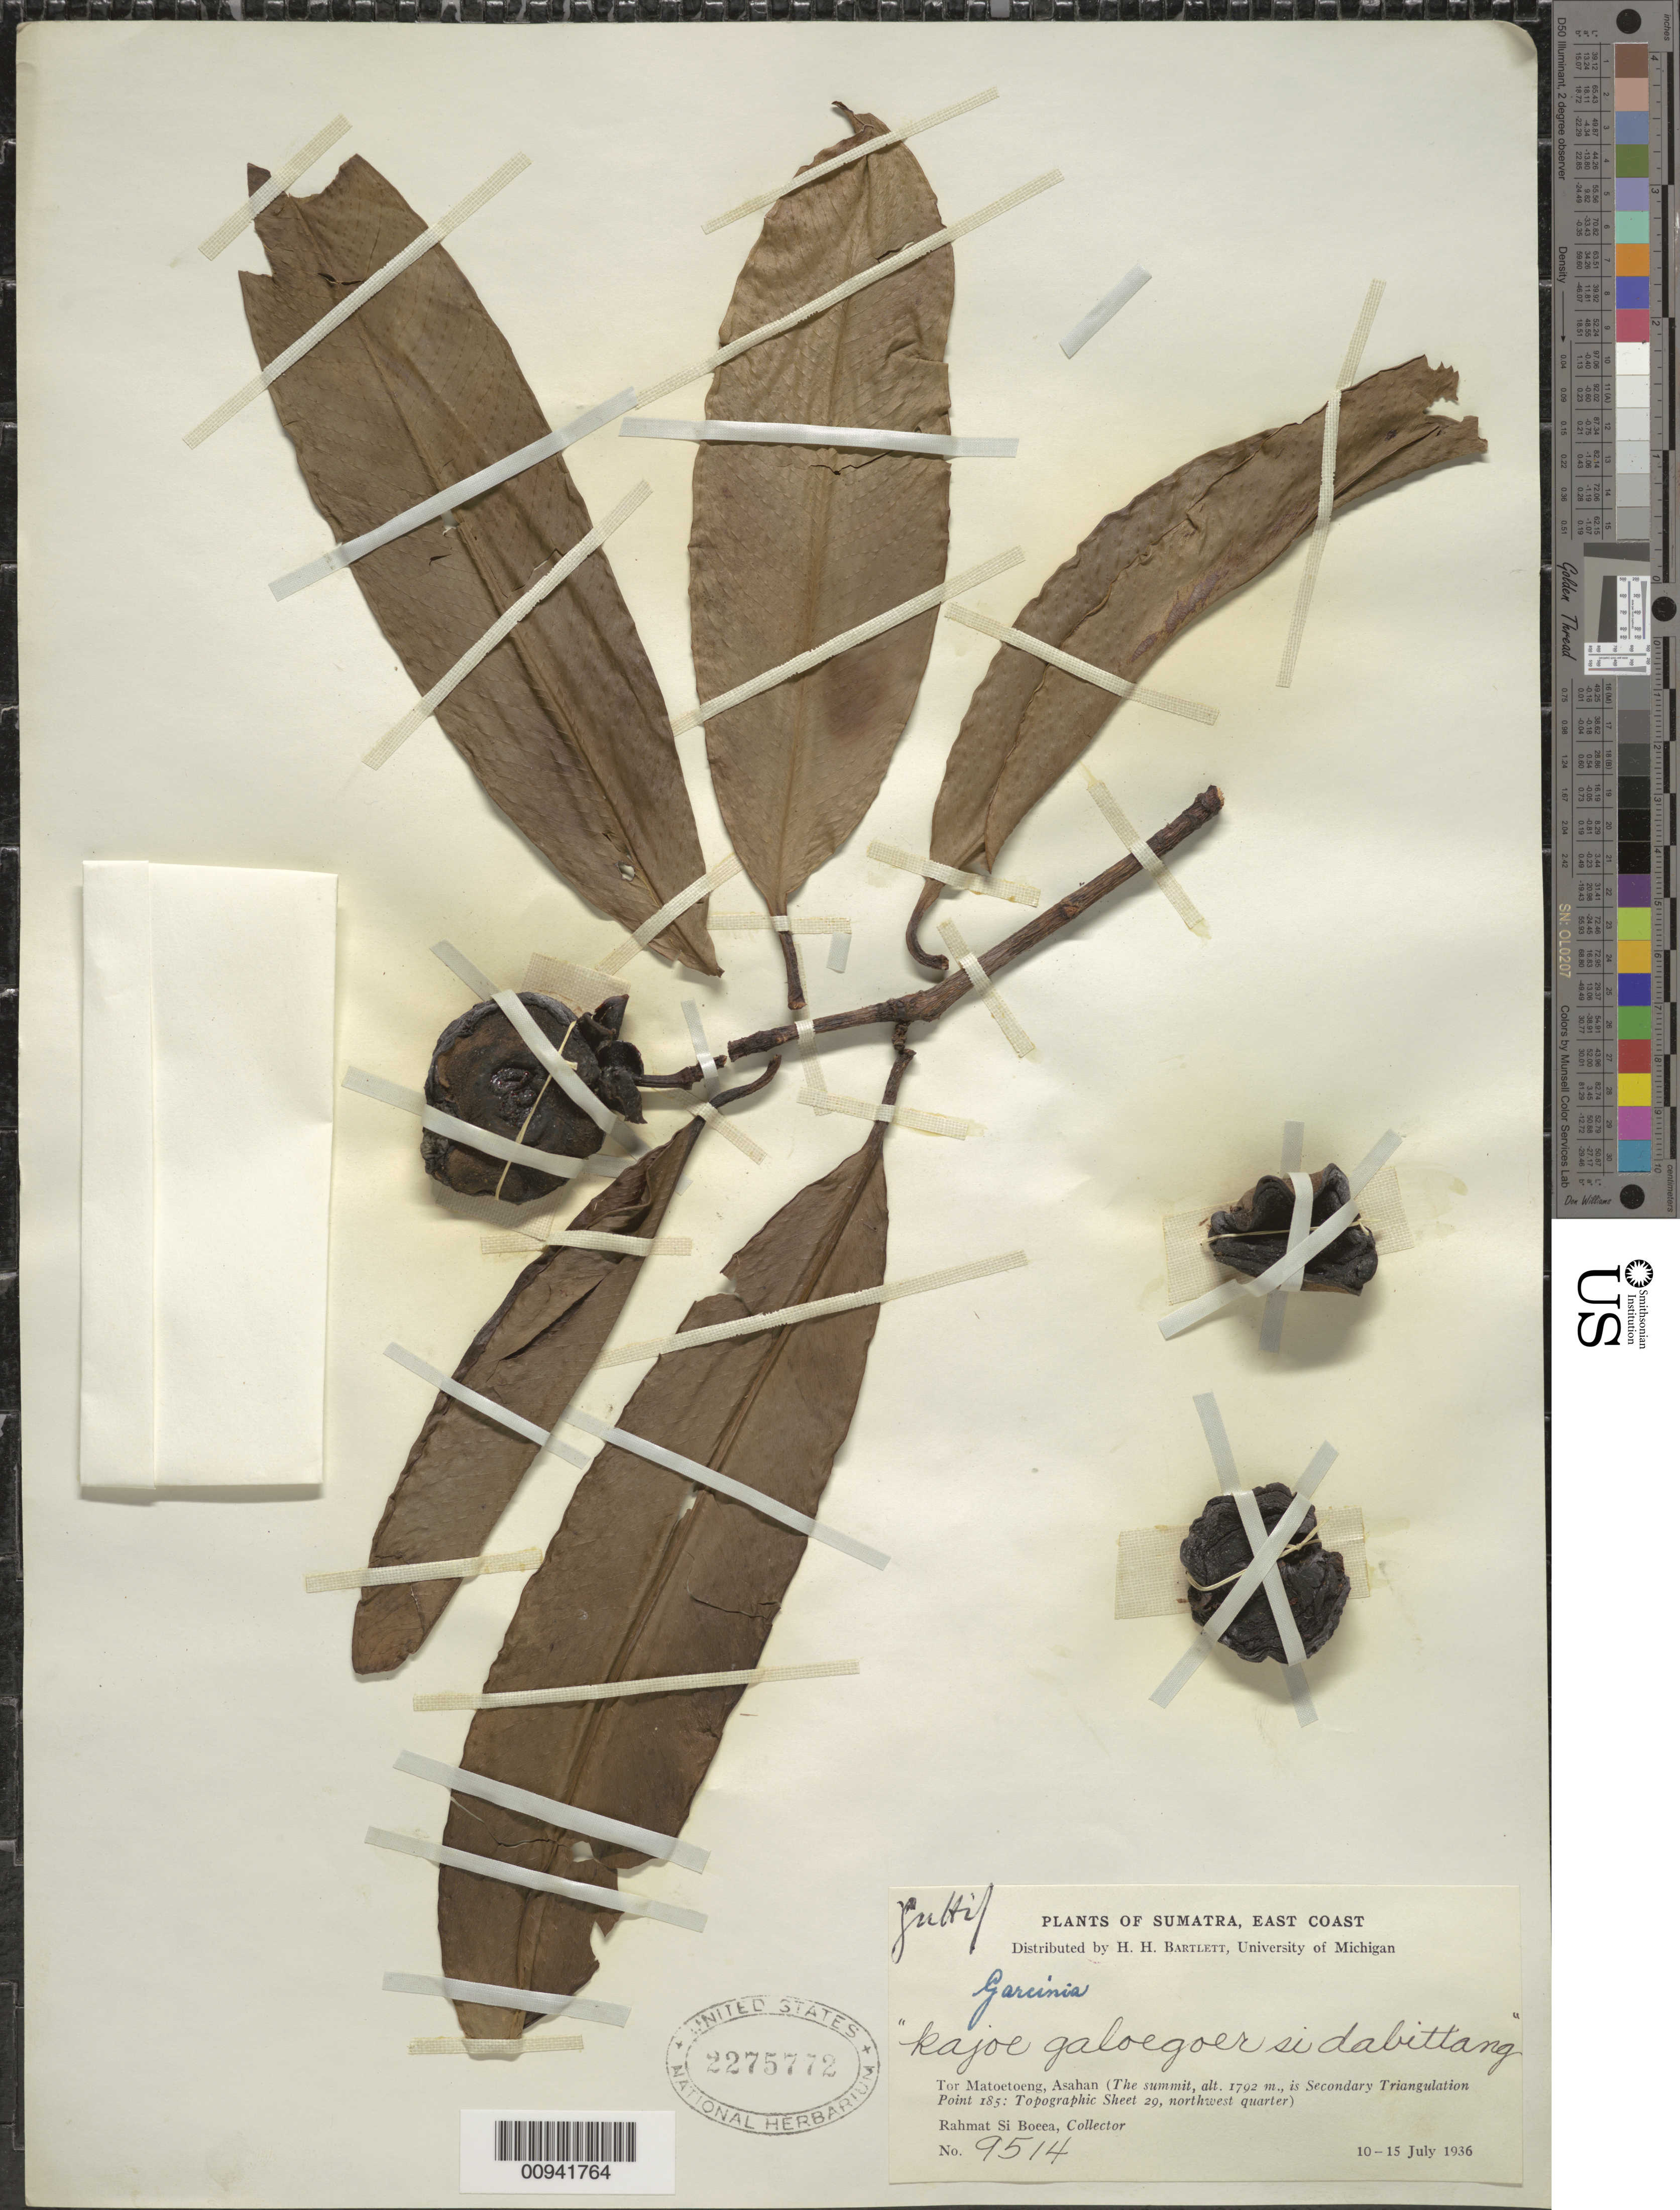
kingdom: Plantae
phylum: Tracheophyta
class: Magnoliopsida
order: Malpighiales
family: Clusiaceae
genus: Garcinia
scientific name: Garcinia sp.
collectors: Rahmat Si Boeea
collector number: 9514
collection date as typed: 10 Jul 1936 to 15 Jul 1936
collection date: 1936-07-10/1936-07-15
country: Indonesia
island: Sumatra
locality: East Coast; Tor Matoetoeng, Asahan (The summit, alt. 1792 m., is Secondary Triangulation Point 185:Topographic sheet 29, northwest quarter)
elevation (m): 1792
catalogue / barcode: US 2275772